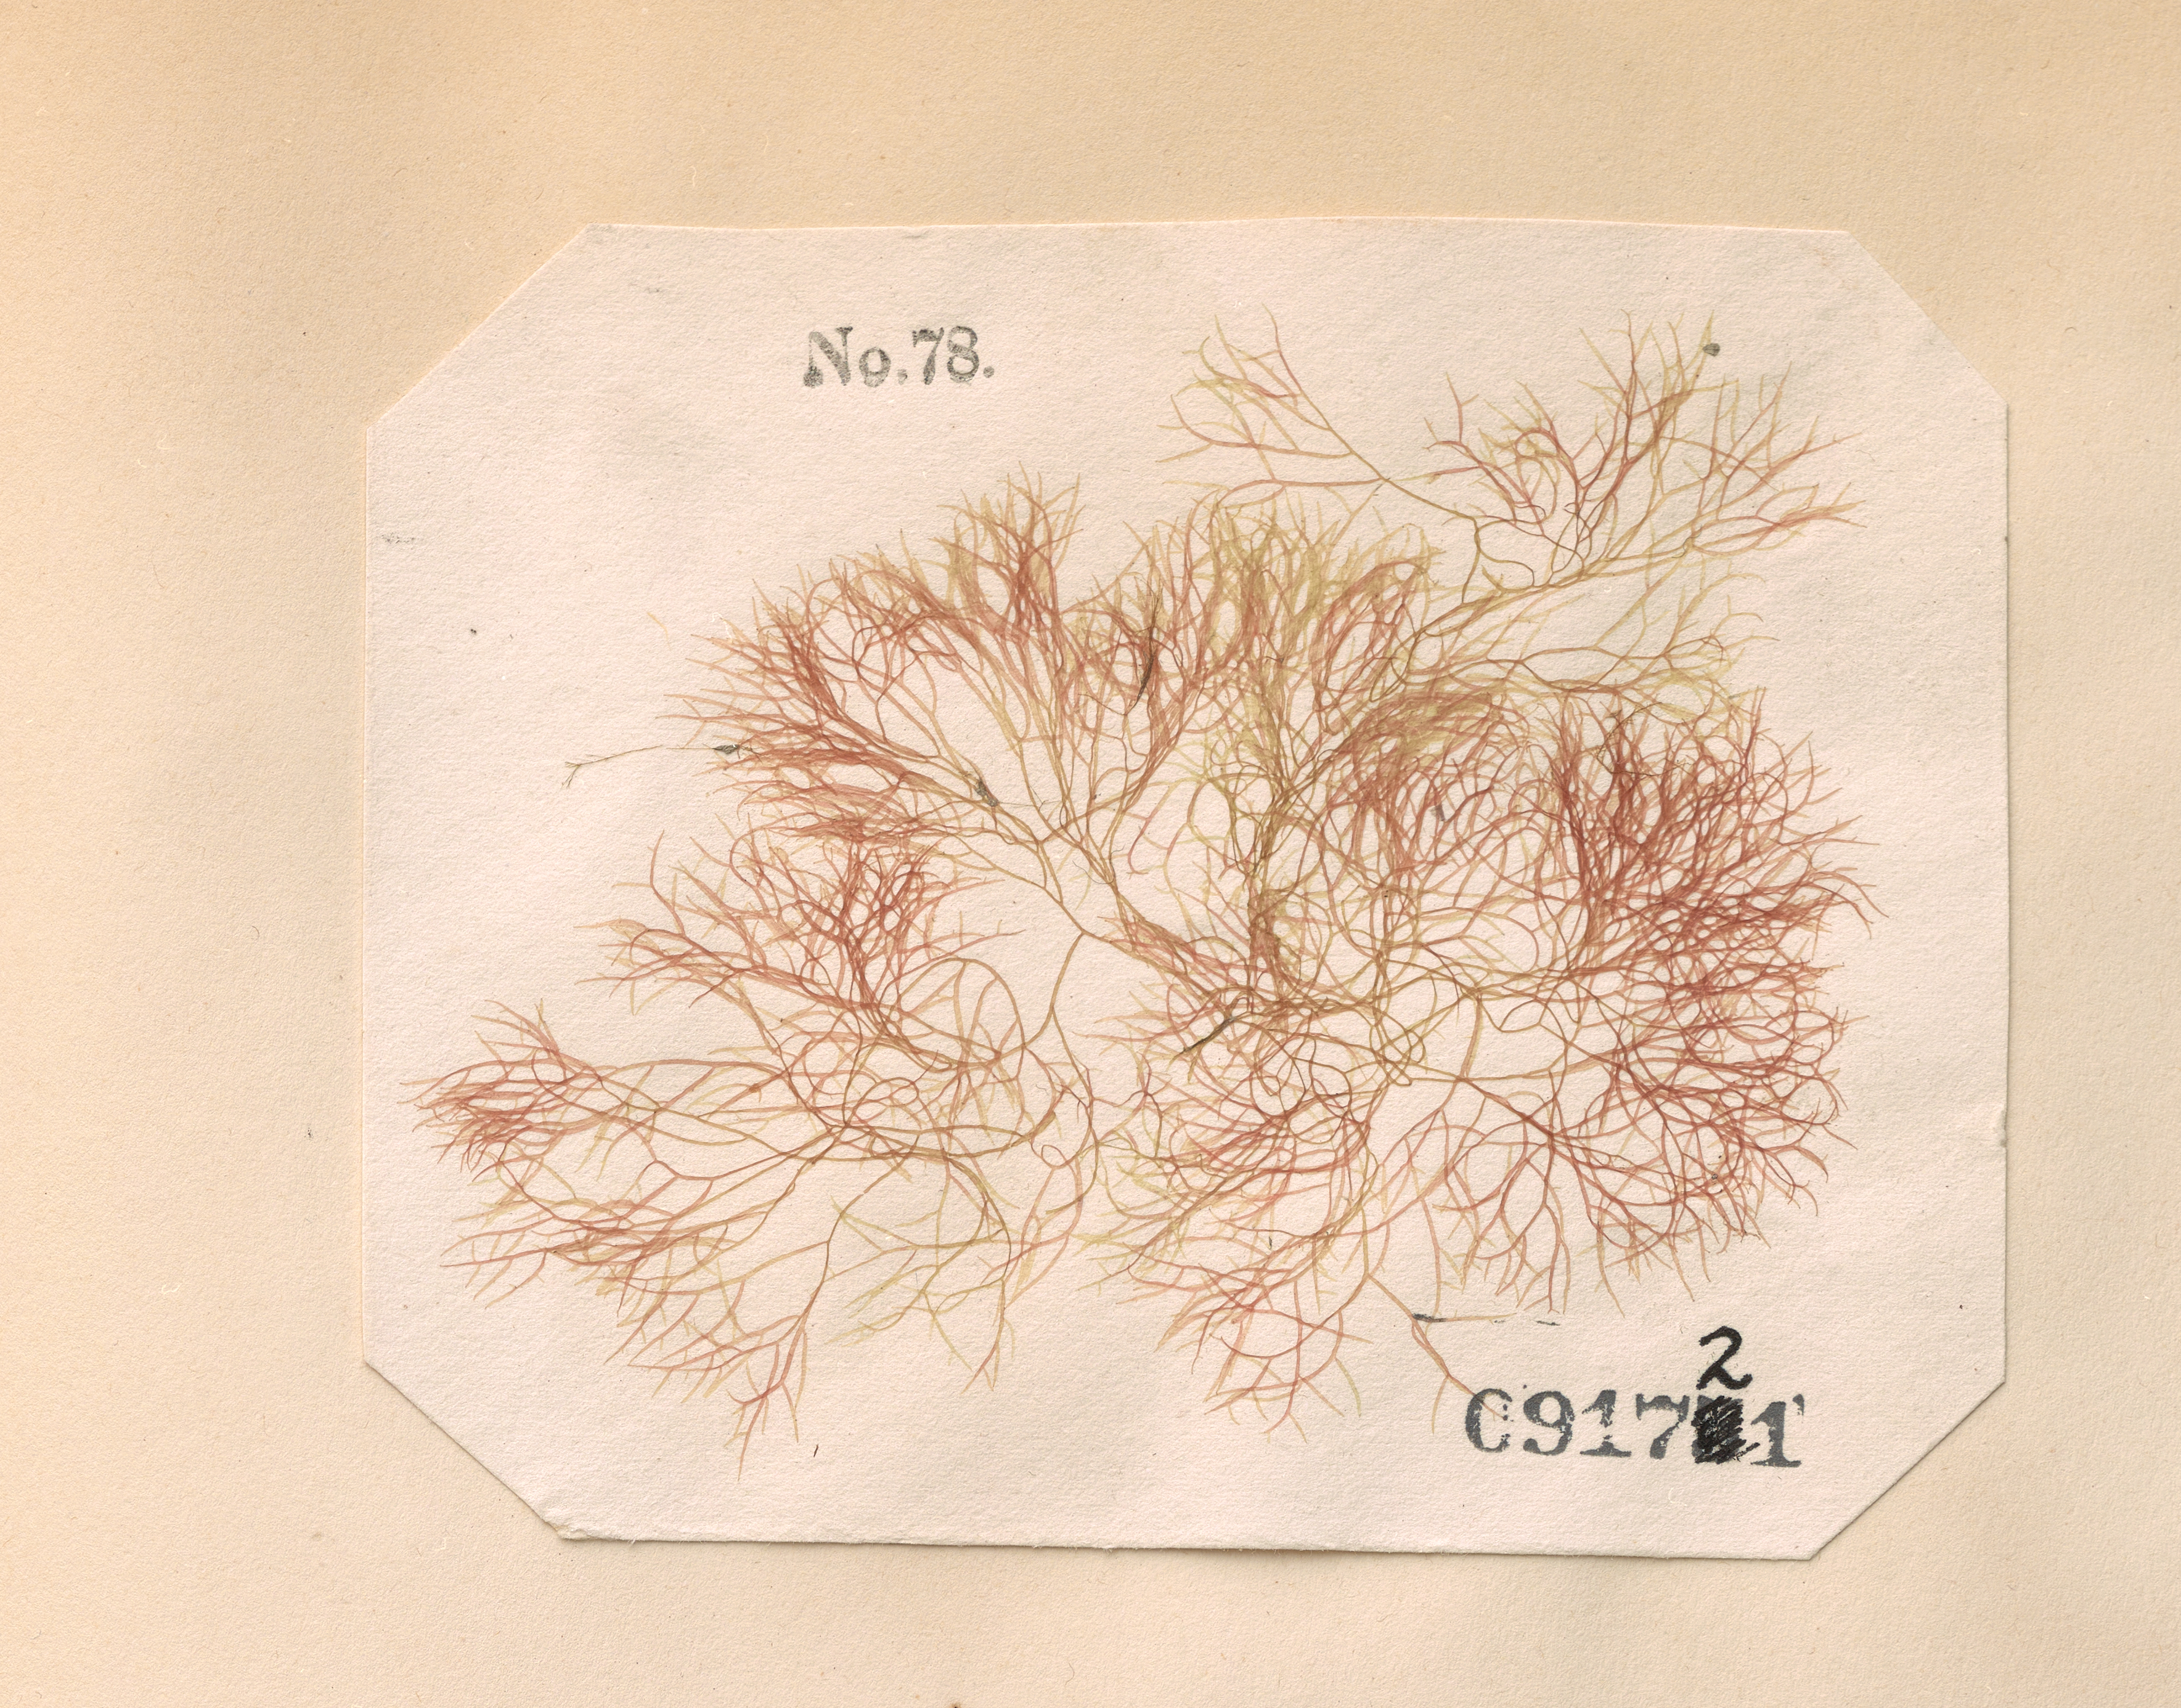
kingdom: Plantae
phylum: Rhodophyta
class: Florideophyceae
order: Ceramiales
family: Callithamniaceae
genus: Heteroptilon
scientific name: Heteroptilon pappeanum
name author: (Kütz.) Hommersand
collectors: C. Durant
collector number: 78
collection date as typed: Jul 1850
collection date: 1850-07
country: United States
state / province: New York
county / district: Kings County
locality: Red Hook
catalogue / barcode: US 91721